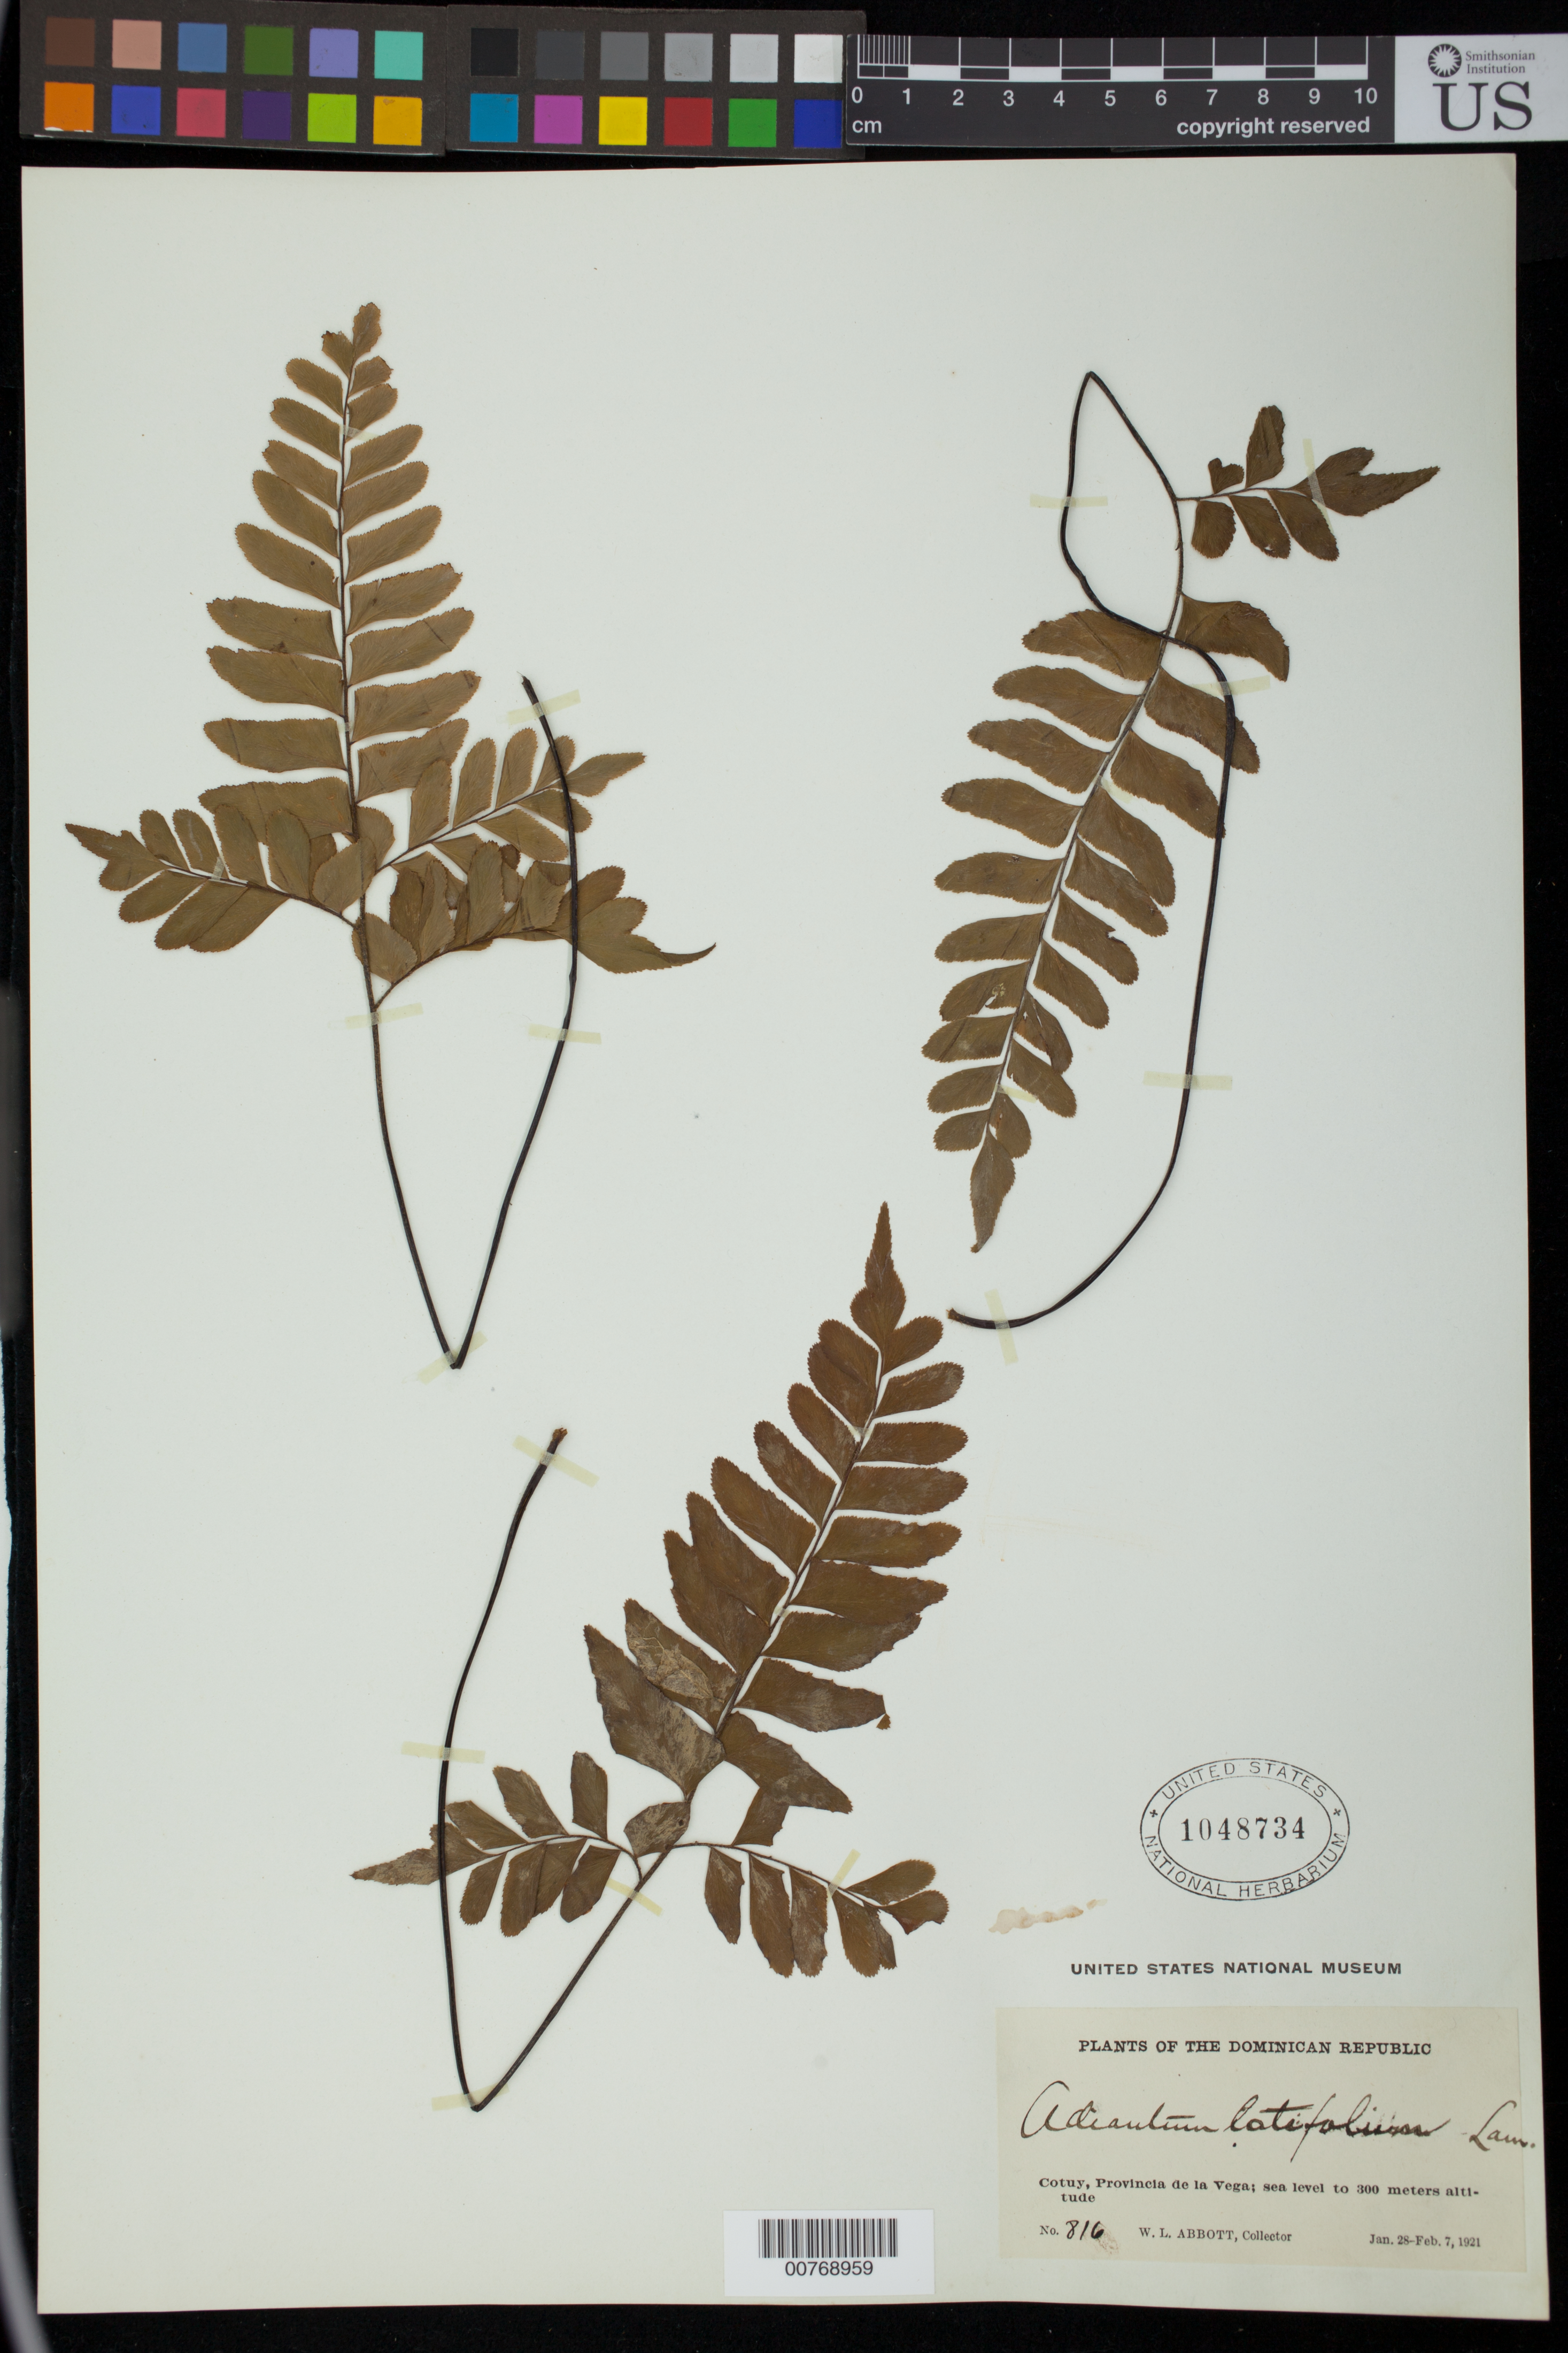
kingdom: Plantae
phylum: Tracheophyta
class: Polypodiopsida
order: Polypodiales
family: Pteridaceae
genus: Adiantum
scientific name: Adiantum latifolium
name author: Lam.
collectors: W. L. Abbott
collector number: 816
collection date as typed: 28 Feb 1910 07 Feb 1921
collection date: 1910-02-28/1921-02-07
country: Dominican Republic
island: Hispaniola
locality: Cotuy, Provincia de La Vega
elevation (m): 0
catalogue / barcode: US 1048734